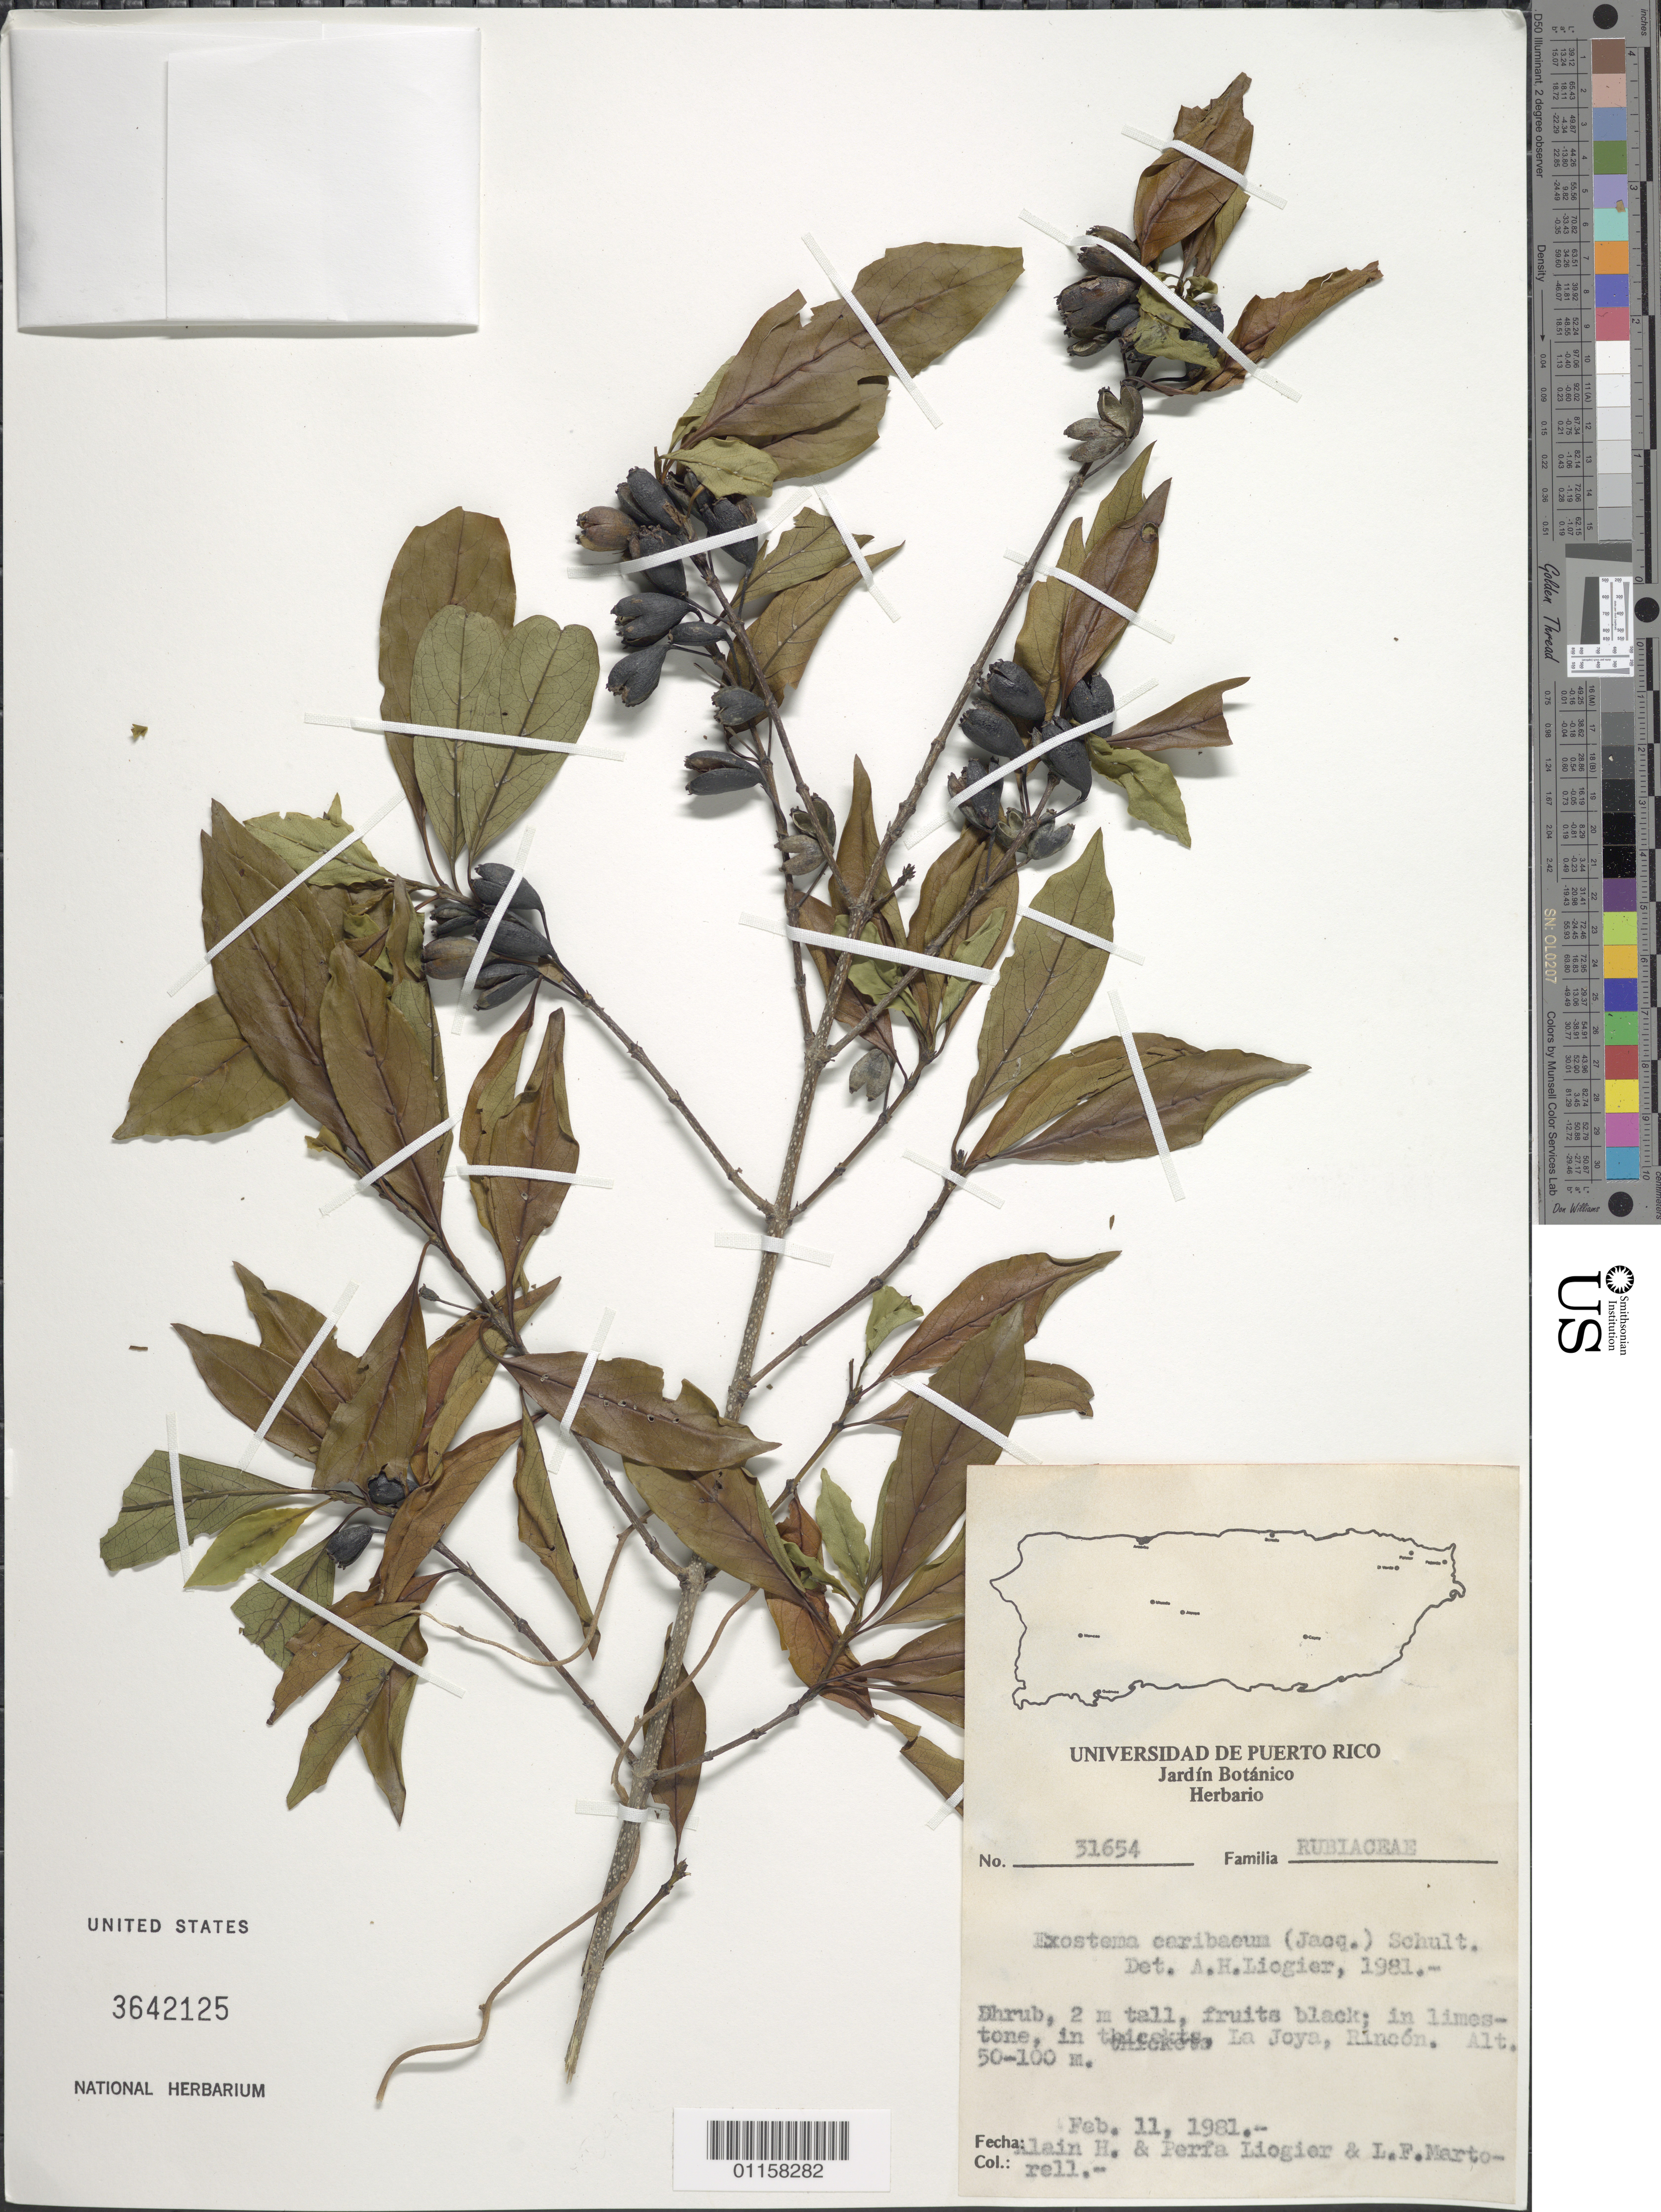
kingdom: Plantae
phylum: Tracheophyta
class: Magnoliopsida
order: Gentianales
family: Rubiaceae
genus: Exostema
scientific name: Exostema caribaeum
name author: (Jacq.) Roem. & Schult.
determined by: Liogier, Alain H.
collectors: A. H. Liogier, M. P. Liogier & L. Martorell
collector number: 31654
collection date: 1981-02-11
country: Puerto Rico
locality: Rincón, La Joya.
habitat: In limestone, in thickets.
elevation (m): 50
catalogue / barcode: US 3642125